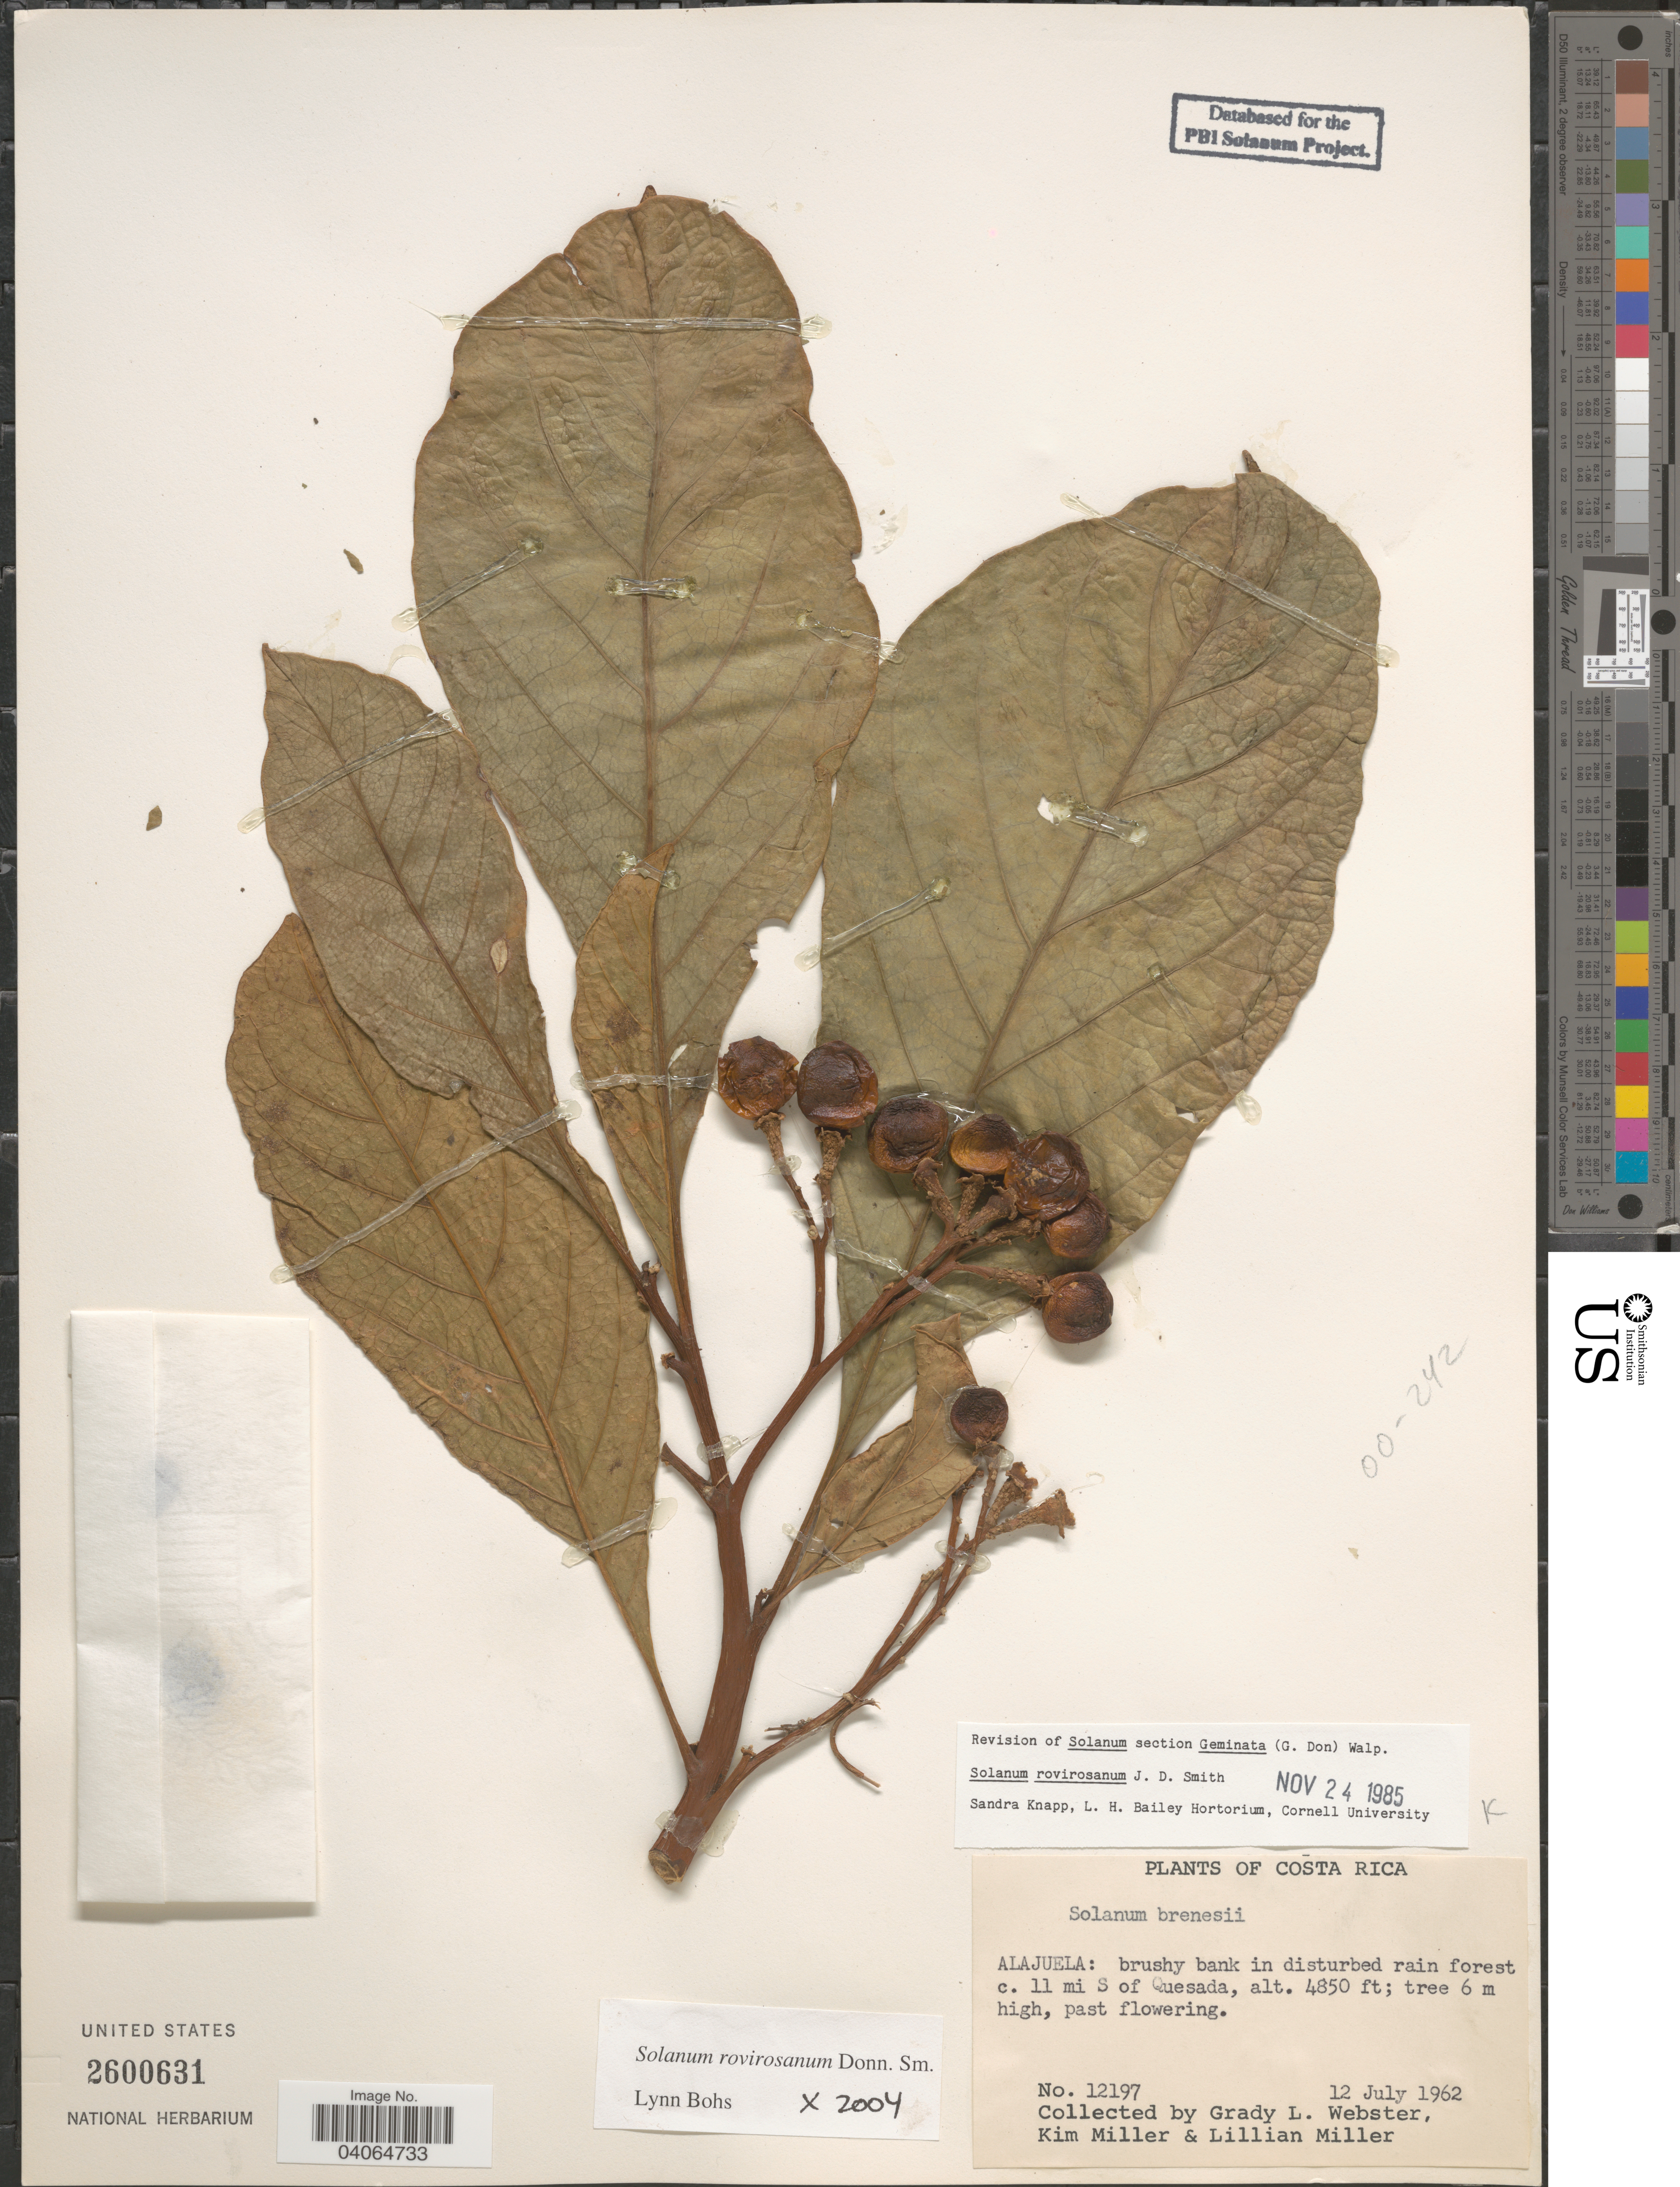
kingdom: Plantae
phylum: Tracheophyta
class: Magnoliopsida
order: Solanales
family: Solanaceae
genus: Solanum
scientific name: Solanum rovirosanum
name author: Donn. Sm.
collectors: G. L. Webster, K. Miller & L. Miller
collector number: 12197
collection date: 1962-07-12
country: Costa Rica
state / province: Alajuela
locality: C. 11 mi S of Quesada.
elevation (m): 1478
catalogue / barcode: US 2600631